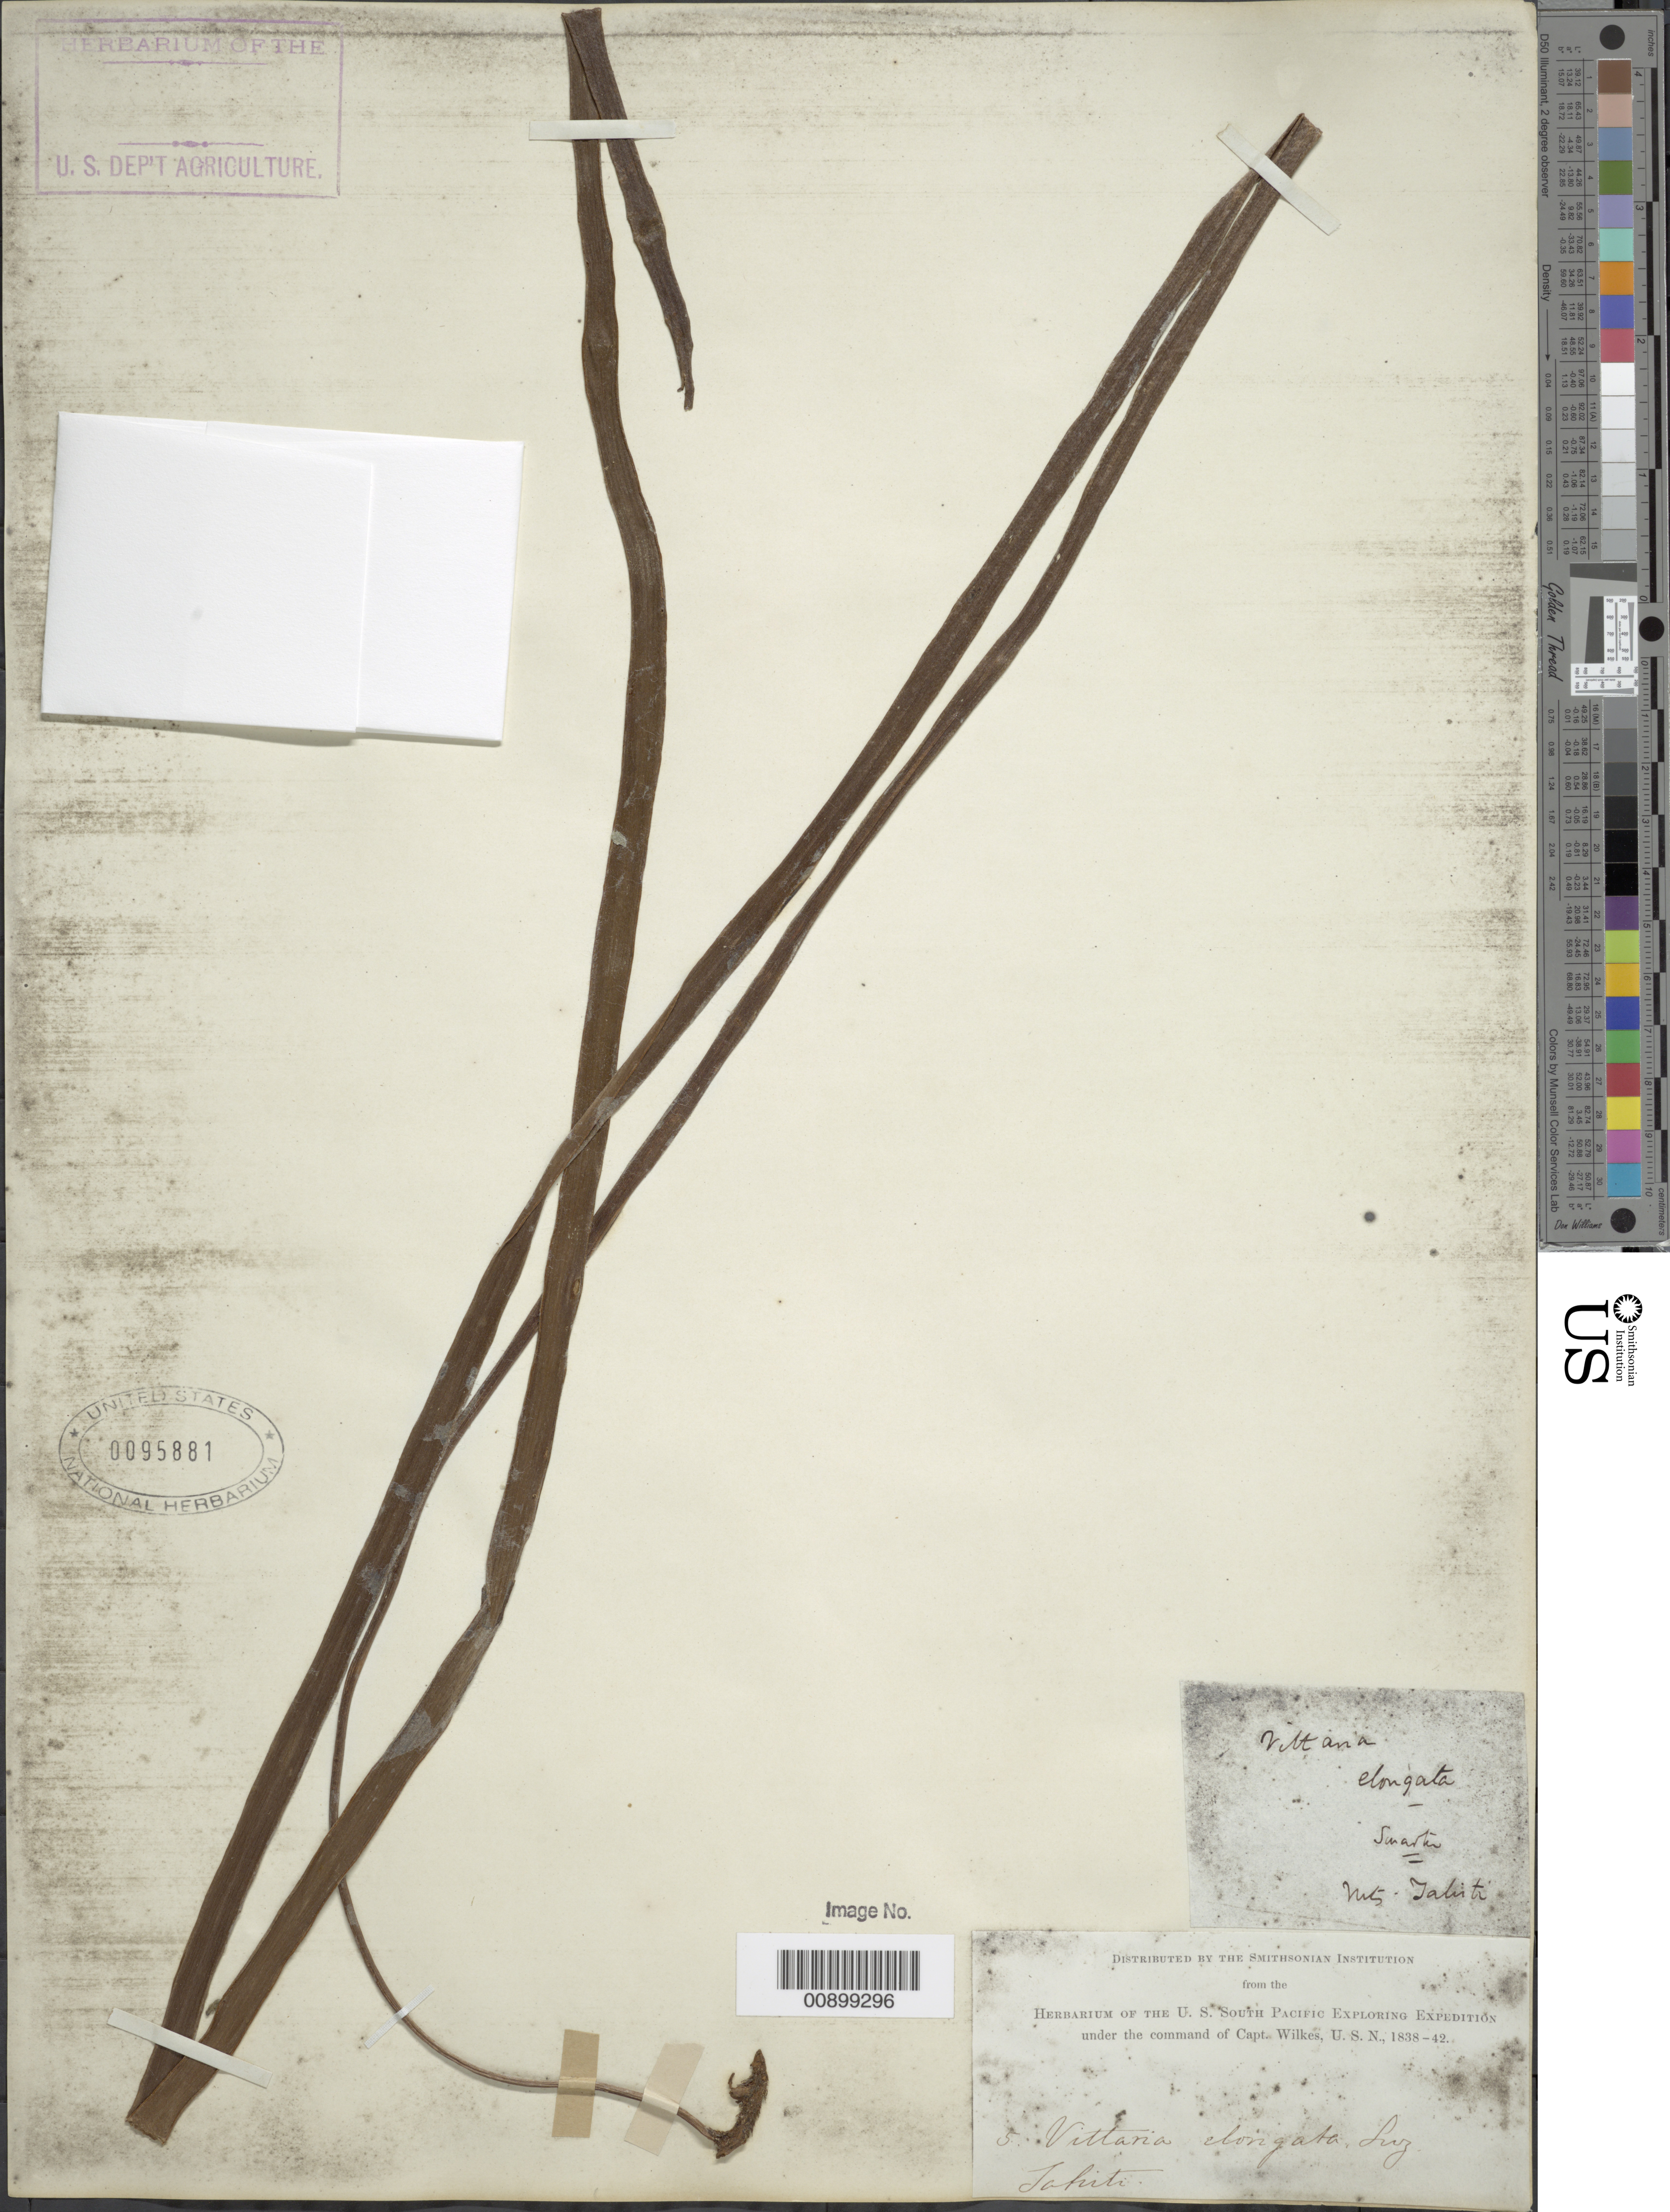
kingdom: Plantae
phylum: Tracheophyta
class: Polypodiopsida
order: Polypodiales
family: Pteridaceae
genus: Haplopteris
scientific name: Haplopteris elongata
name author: (Sw.) Crane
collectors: Wilkes Explor. Exped.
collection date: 1838/1842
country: French Polynesia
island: Tahiti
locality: Tahiti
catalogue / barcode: US 95881